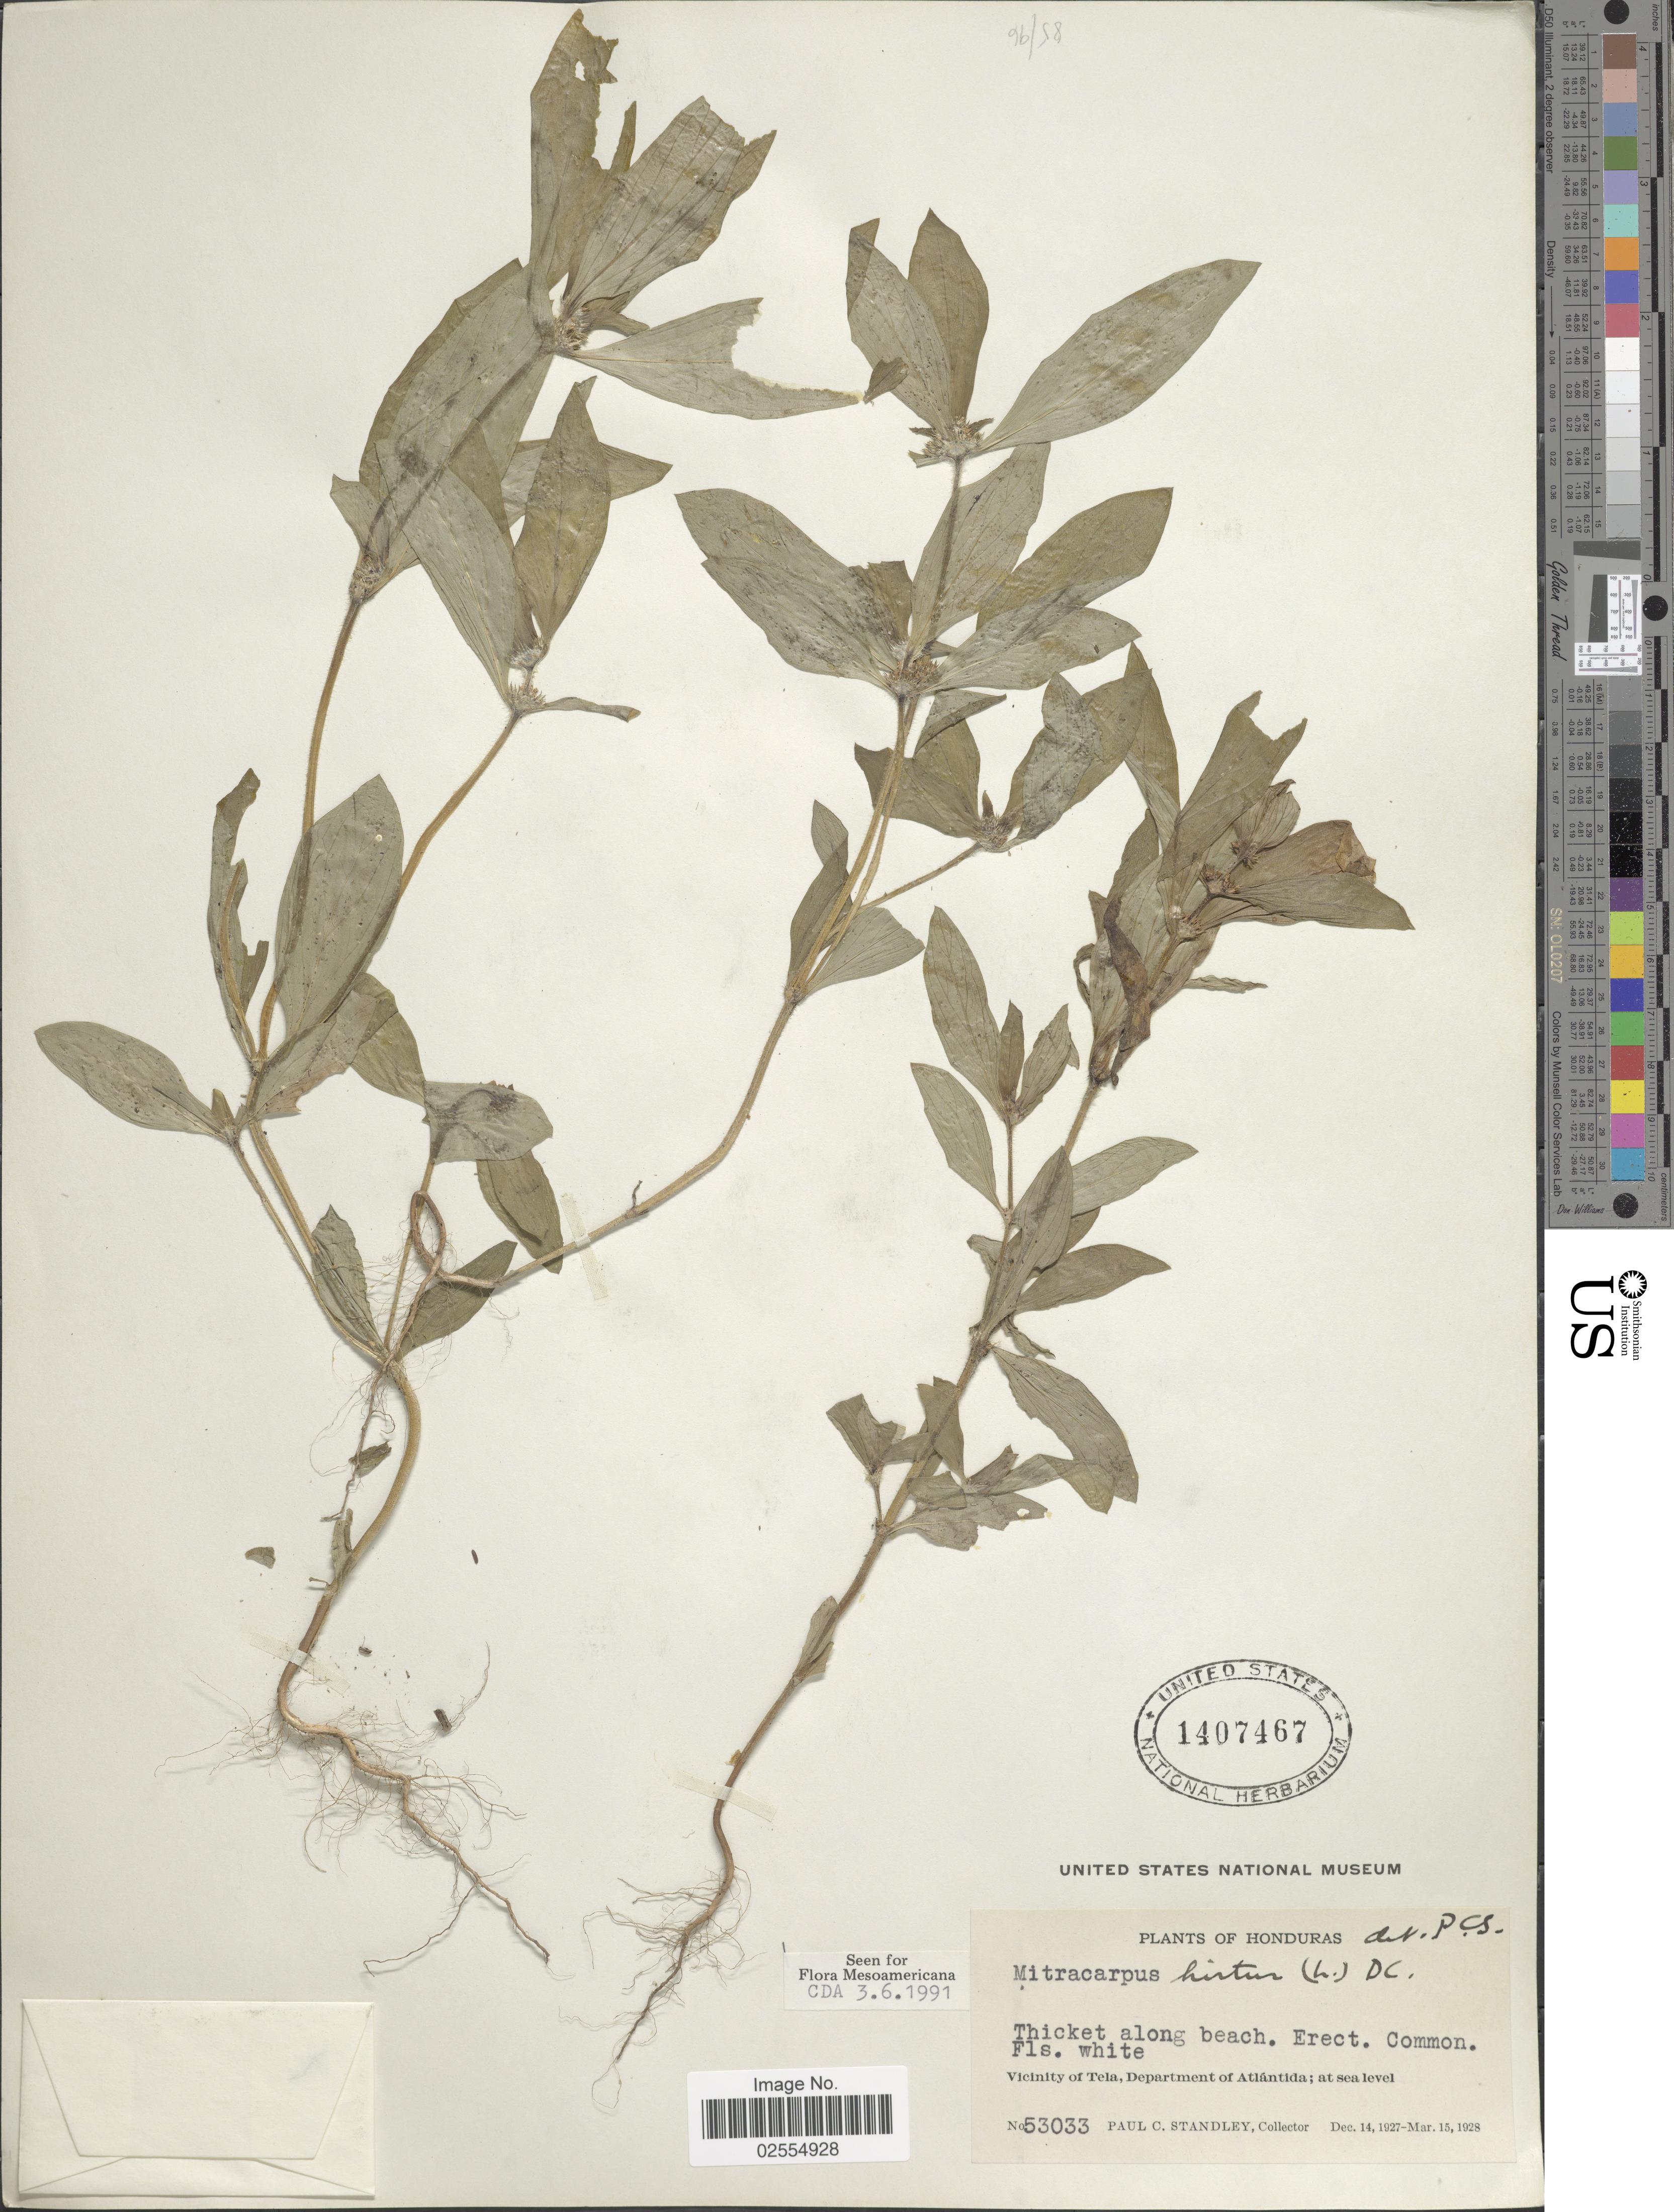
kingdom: Plantae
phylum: Tracheophyta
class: Magnoliopsida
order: Gentianales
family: Rubiaceae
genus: Mitracarpus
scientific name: Mitracarpus hirtus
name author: (L.) DC.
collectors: P. C. Standley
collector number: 53033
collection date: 1927-12-14/1928-03-15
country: Honduras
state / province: Atlántida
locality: Vicinity of Tela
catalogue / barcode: US 1407467